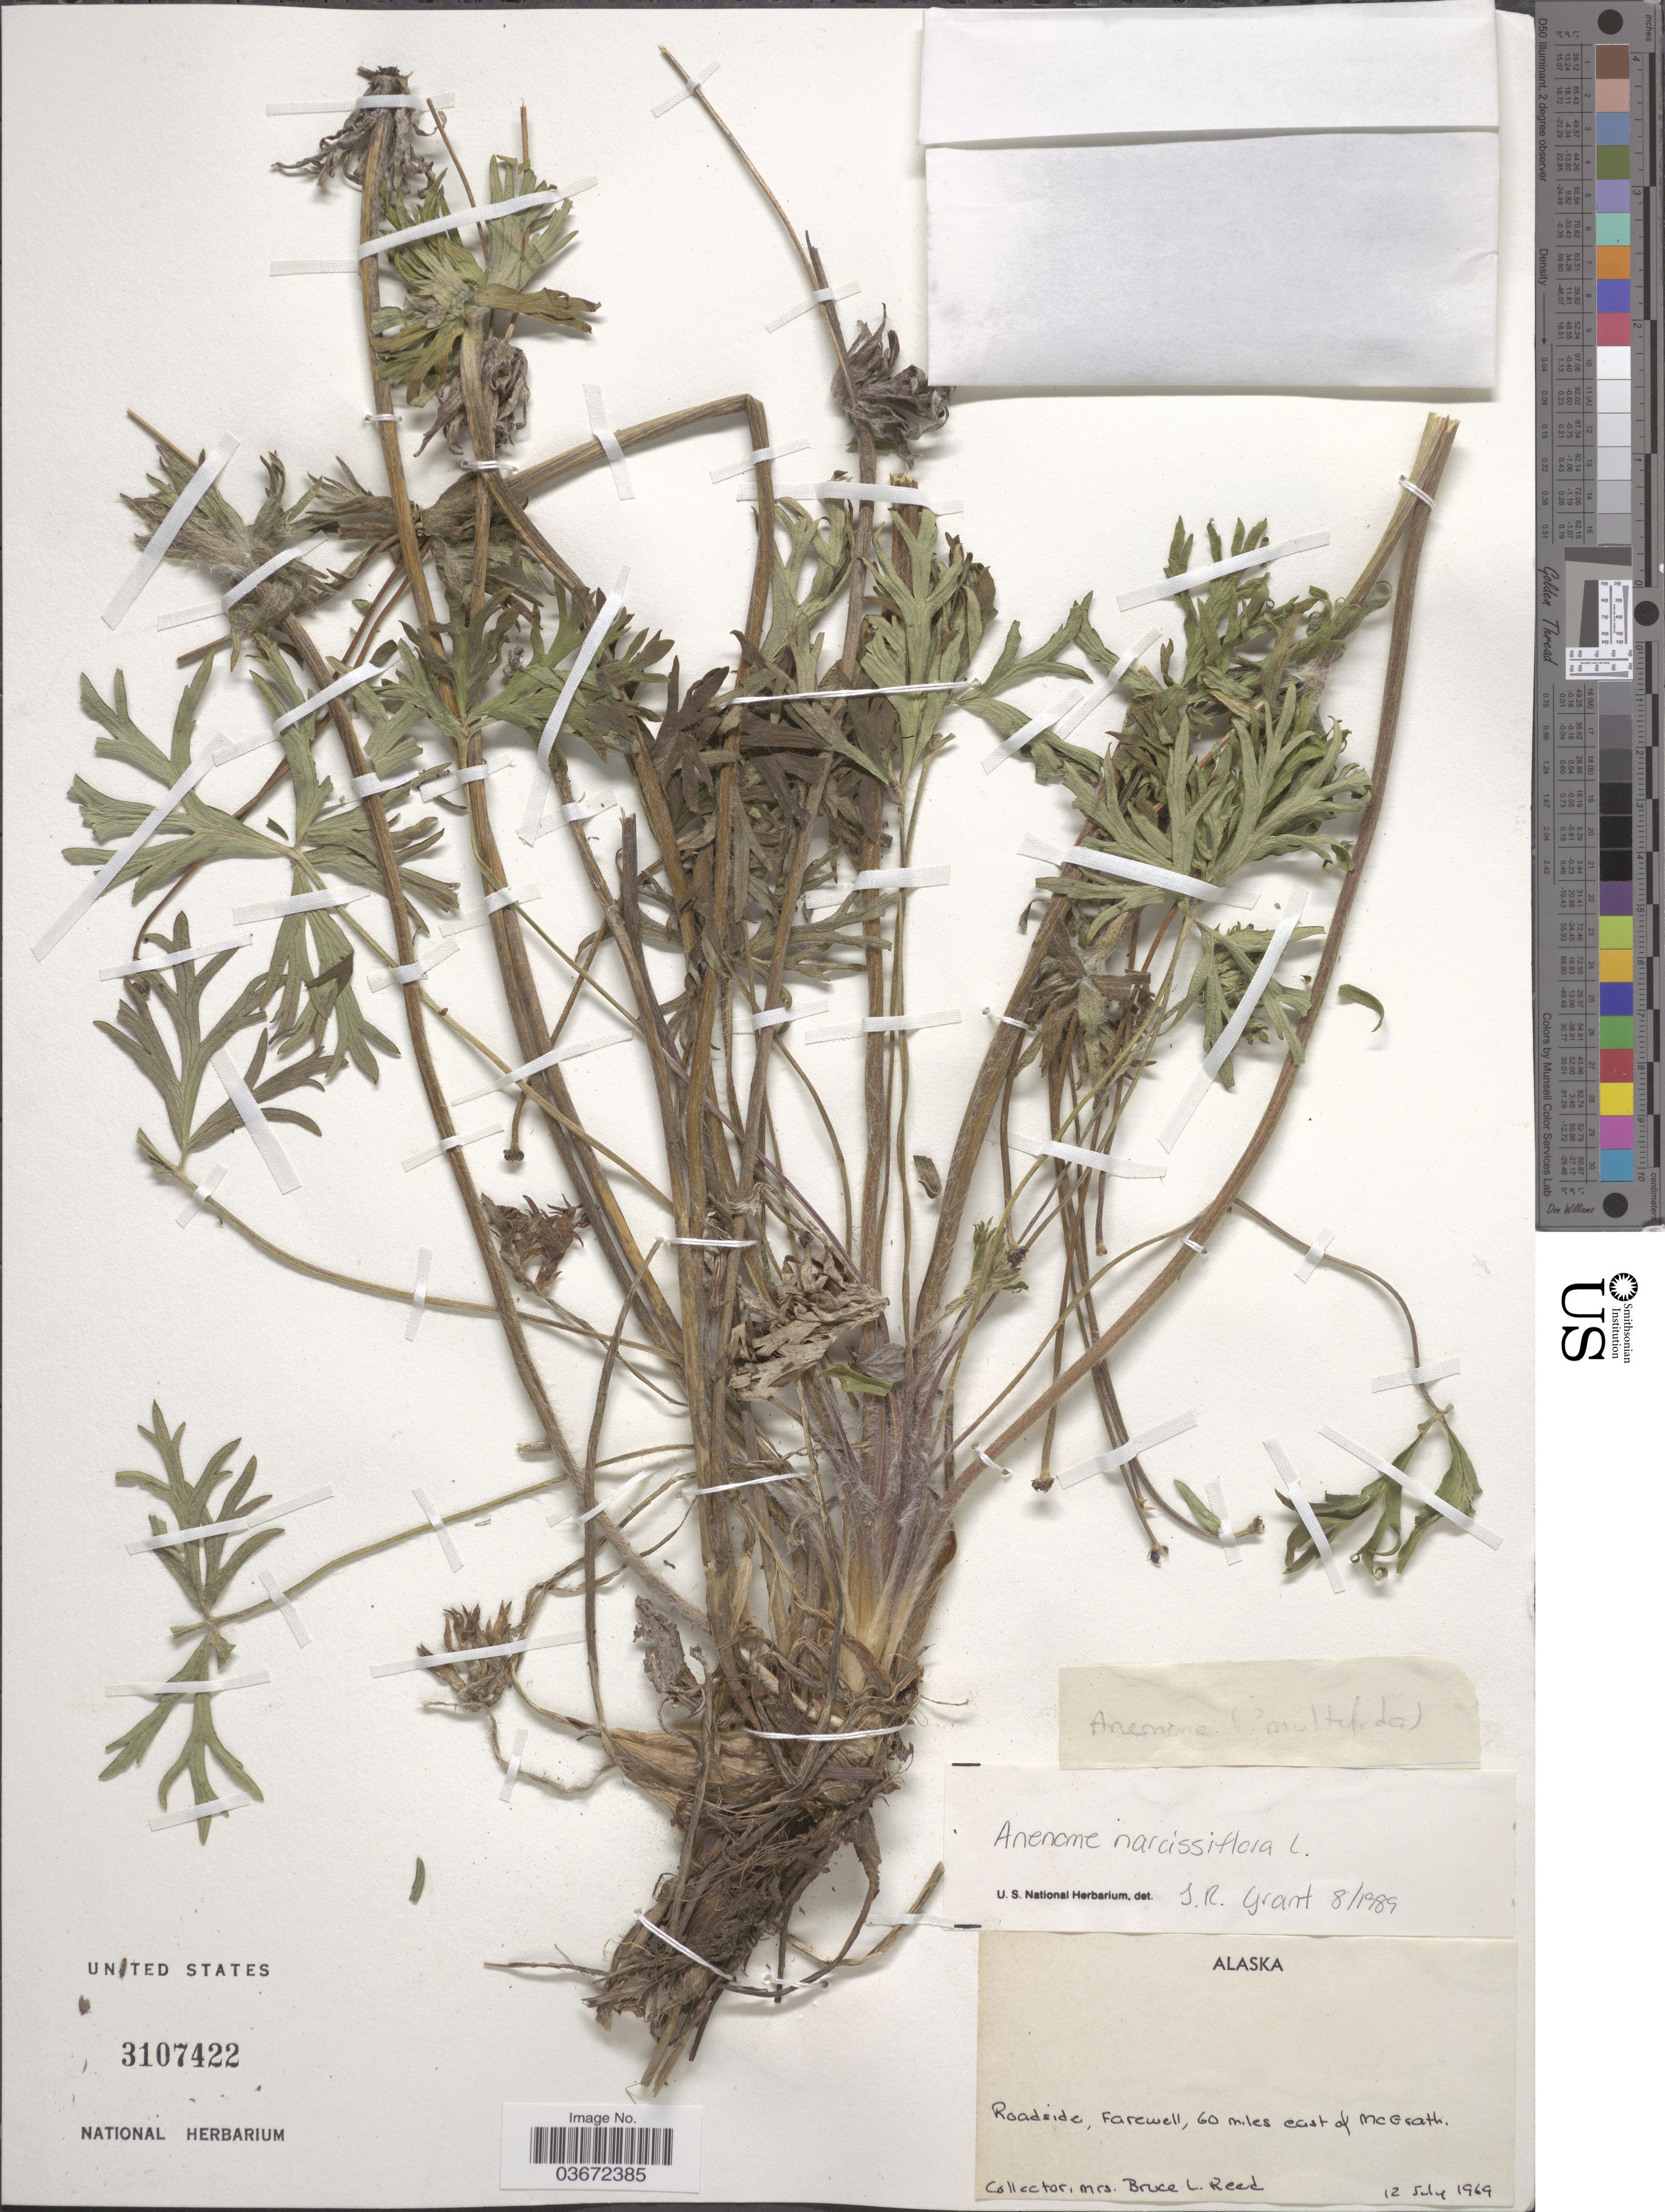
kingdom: Plantae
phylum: Tracheophyta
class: Magnoliopsida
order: Ranunculales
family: Ranunculaceae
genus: Anemone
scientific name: Anemone narcissiflora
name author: L.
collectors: B. Reed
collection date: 1969-07-12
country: United States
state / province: Alaska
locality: Farewell, 60 miles east of McGrath.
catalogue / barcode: US 3107422